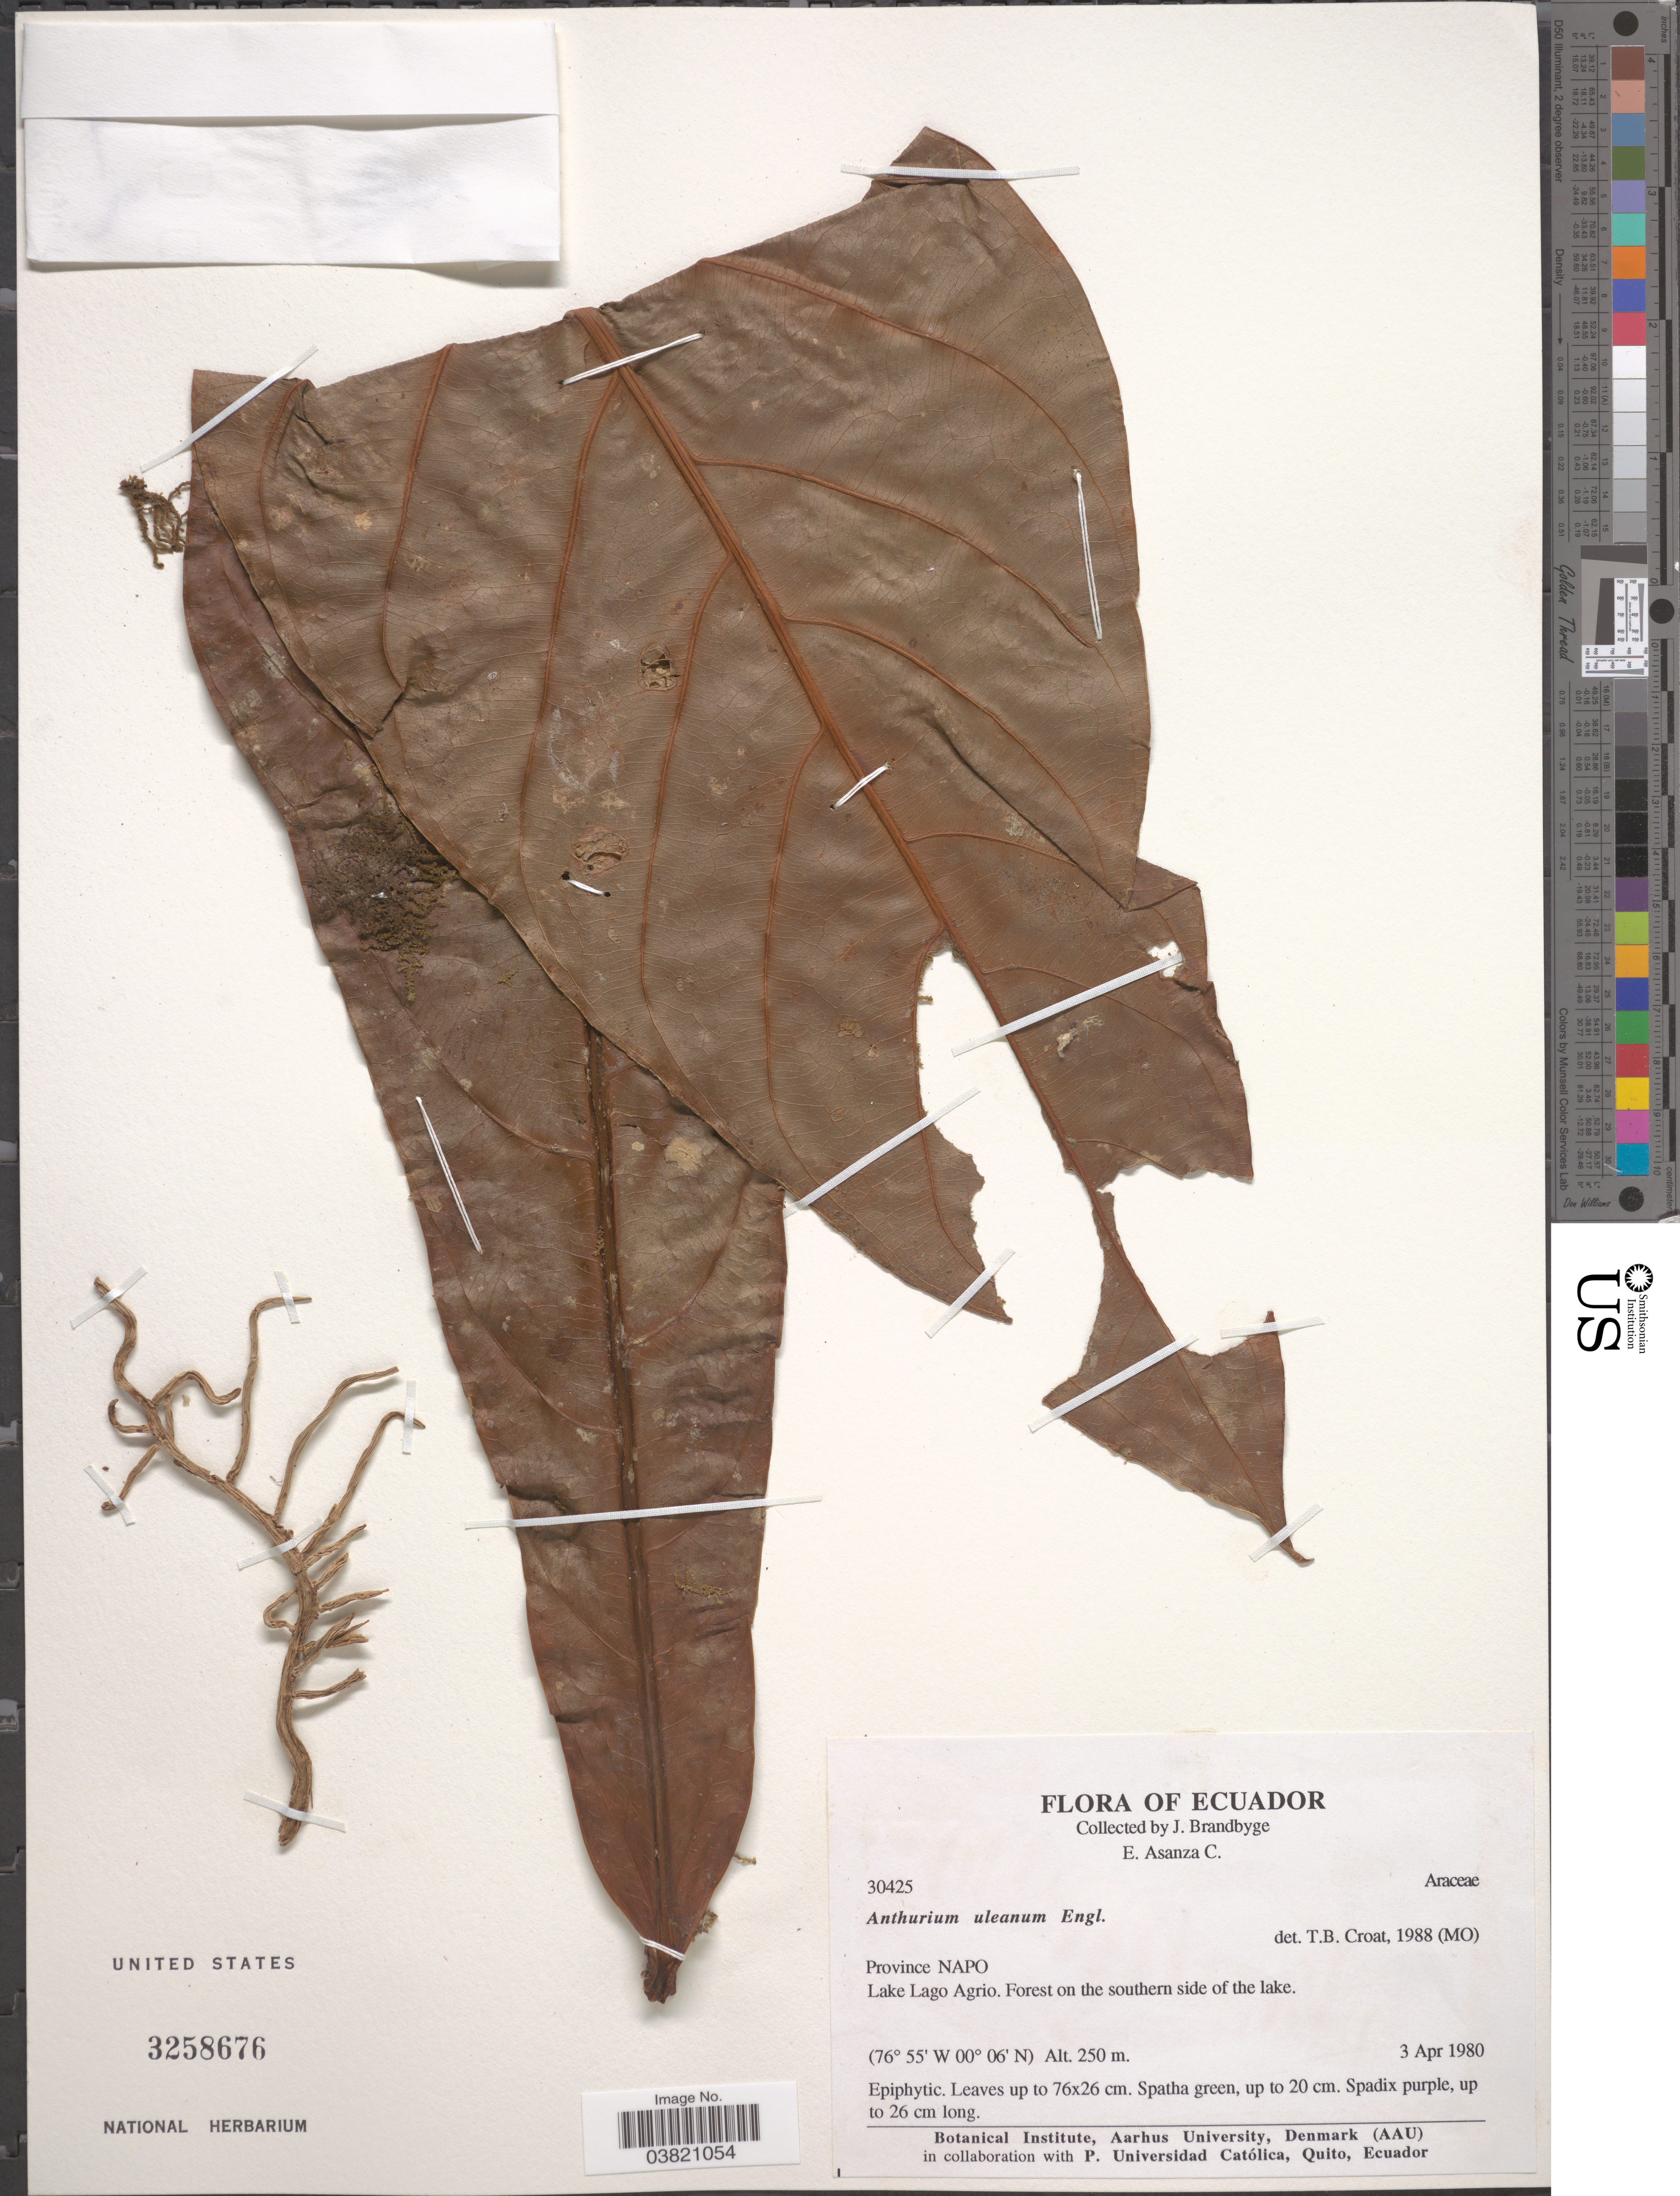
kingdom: Plantae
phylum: Tracheophyta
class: Liliopsida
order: Alismatales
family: Araceae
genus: Anthurium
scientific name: Anthurium uleanum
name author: Engl.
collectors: J. Brandbyge & E. Asanza C.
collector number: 30425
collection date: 1980-04-03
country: Ecuador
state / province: Napo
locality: Lake Lago Agrio. Forest on the southern side of the lake.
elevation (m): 250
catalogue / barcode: US 3258676